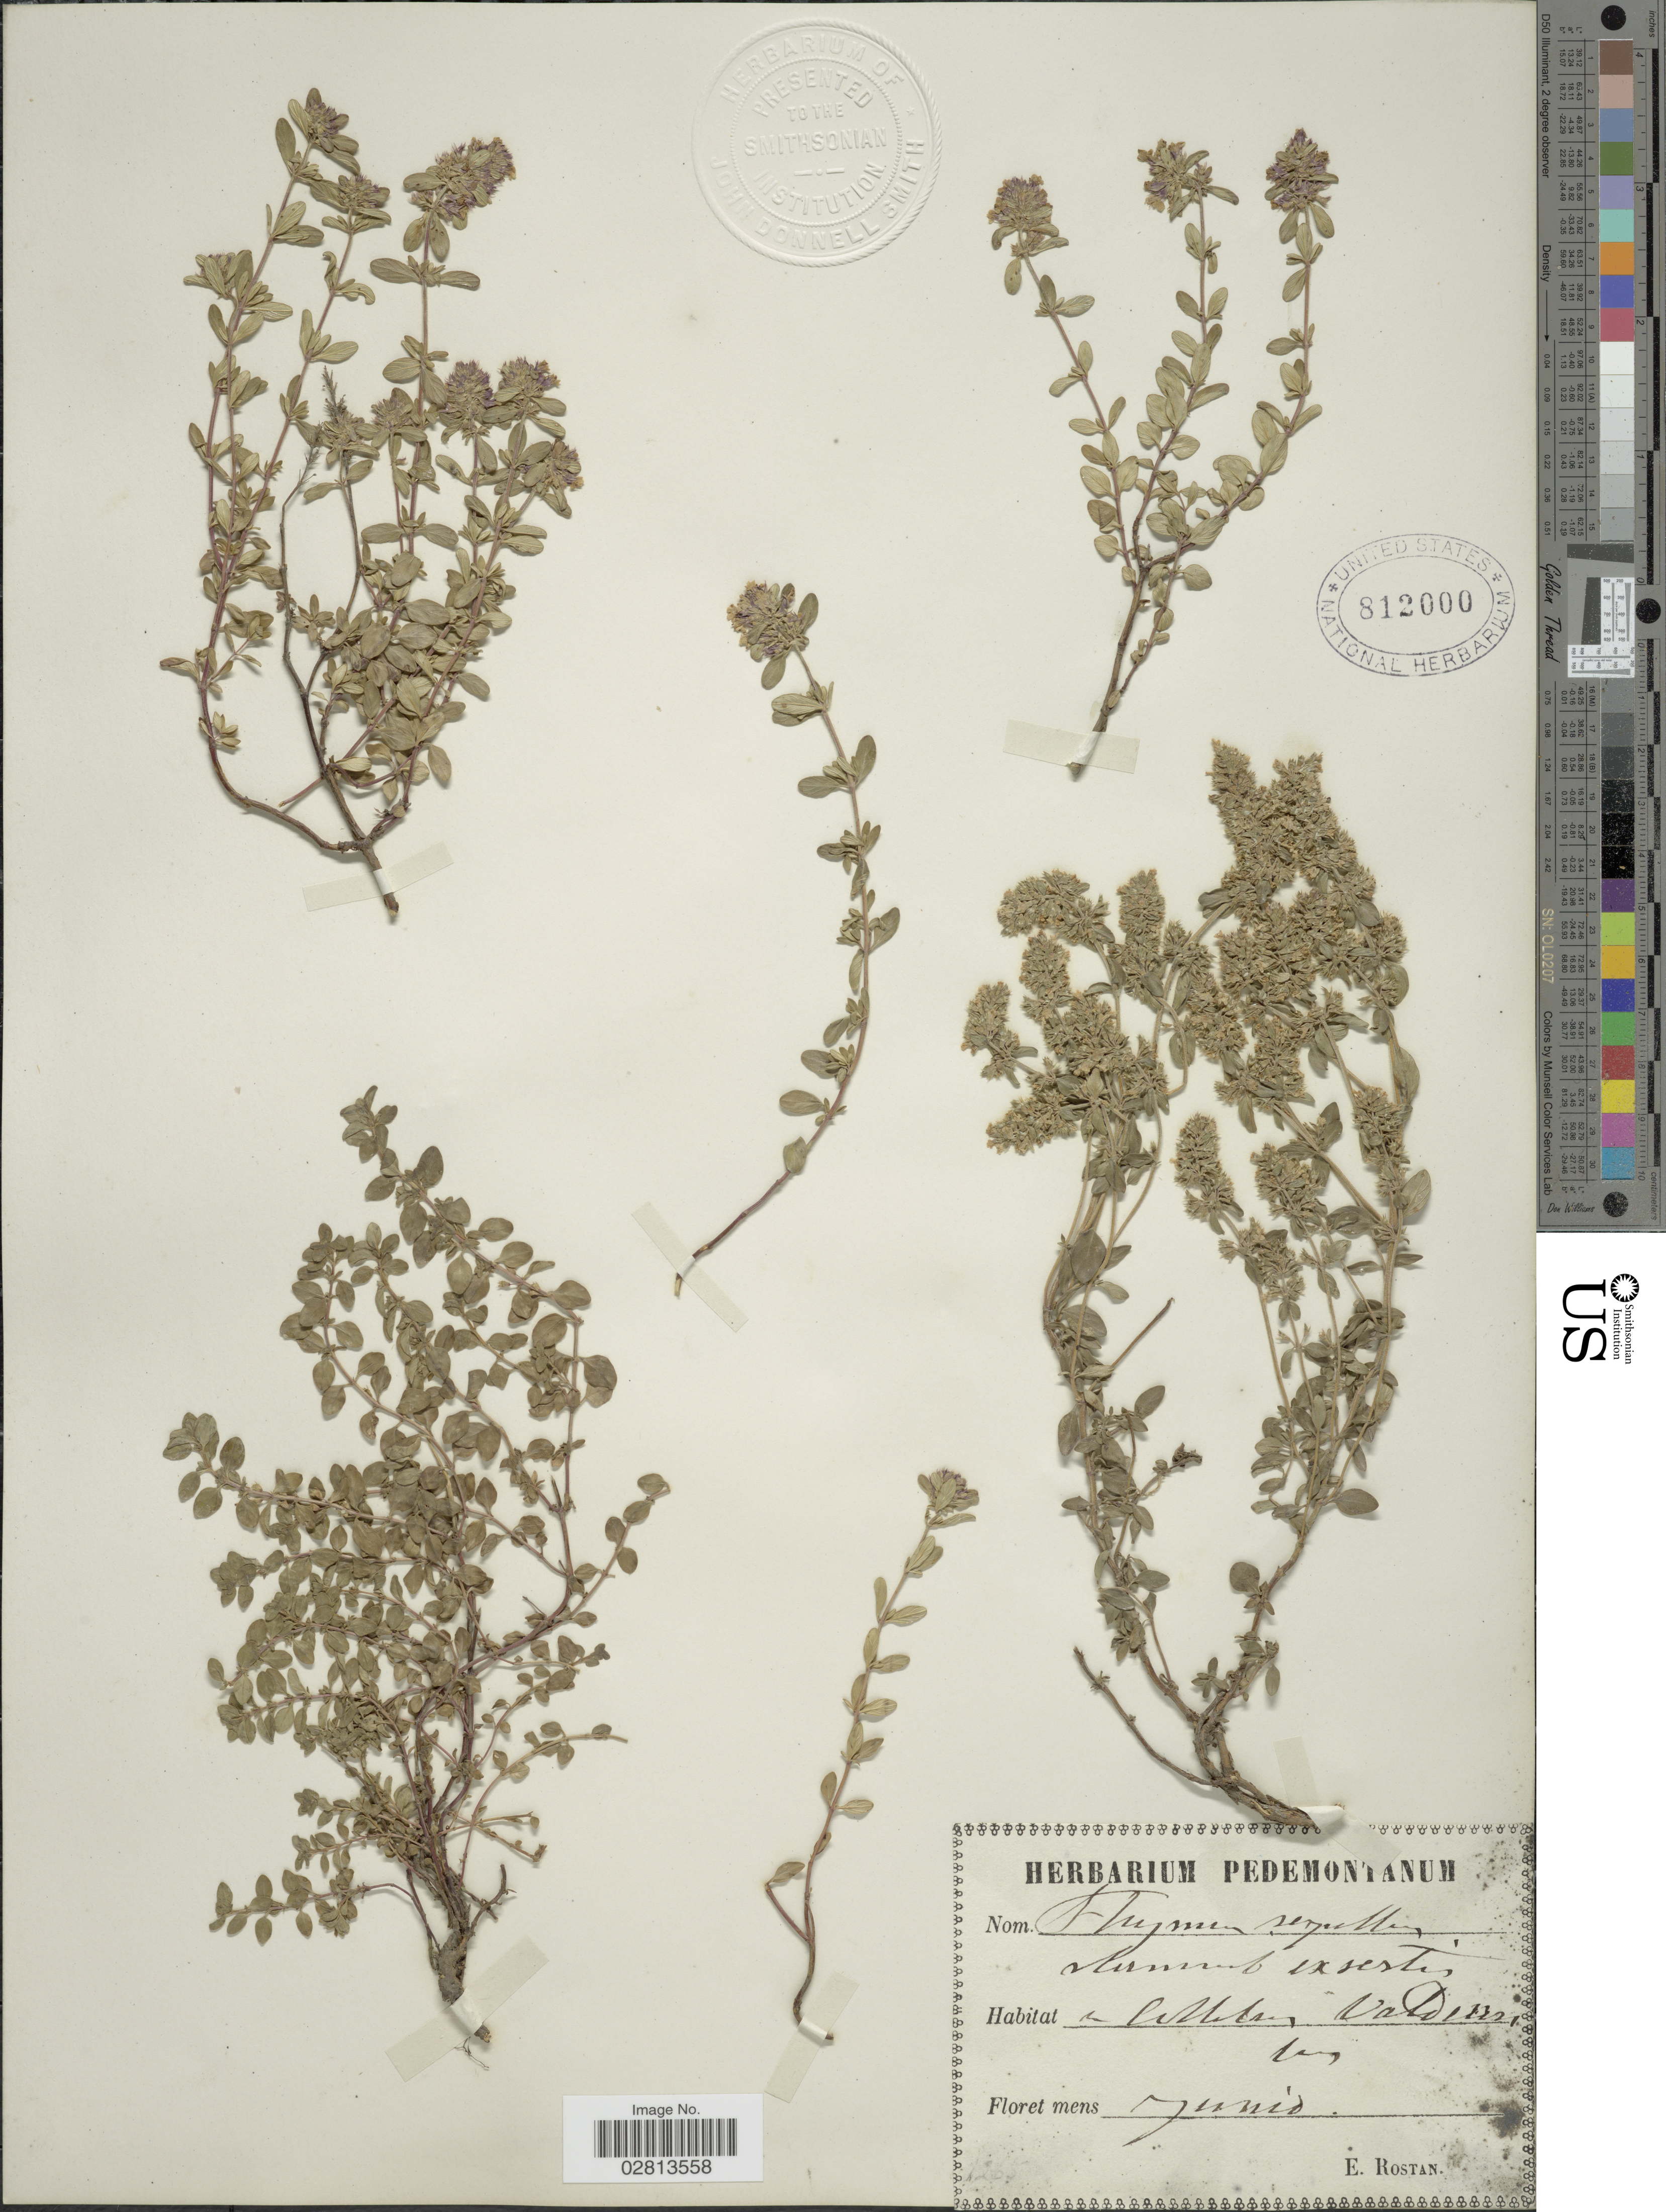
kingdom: Plantae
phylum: Tracheophyta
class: Magnoliopsida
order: Lamiales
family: Lamiaceae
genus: Thymus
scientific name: Thymus serpyllum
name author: L.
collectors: E. Rostan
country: Italy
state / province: Piedmont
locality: [illegible text] Valdian.[interpreted]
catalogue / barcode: US 812000